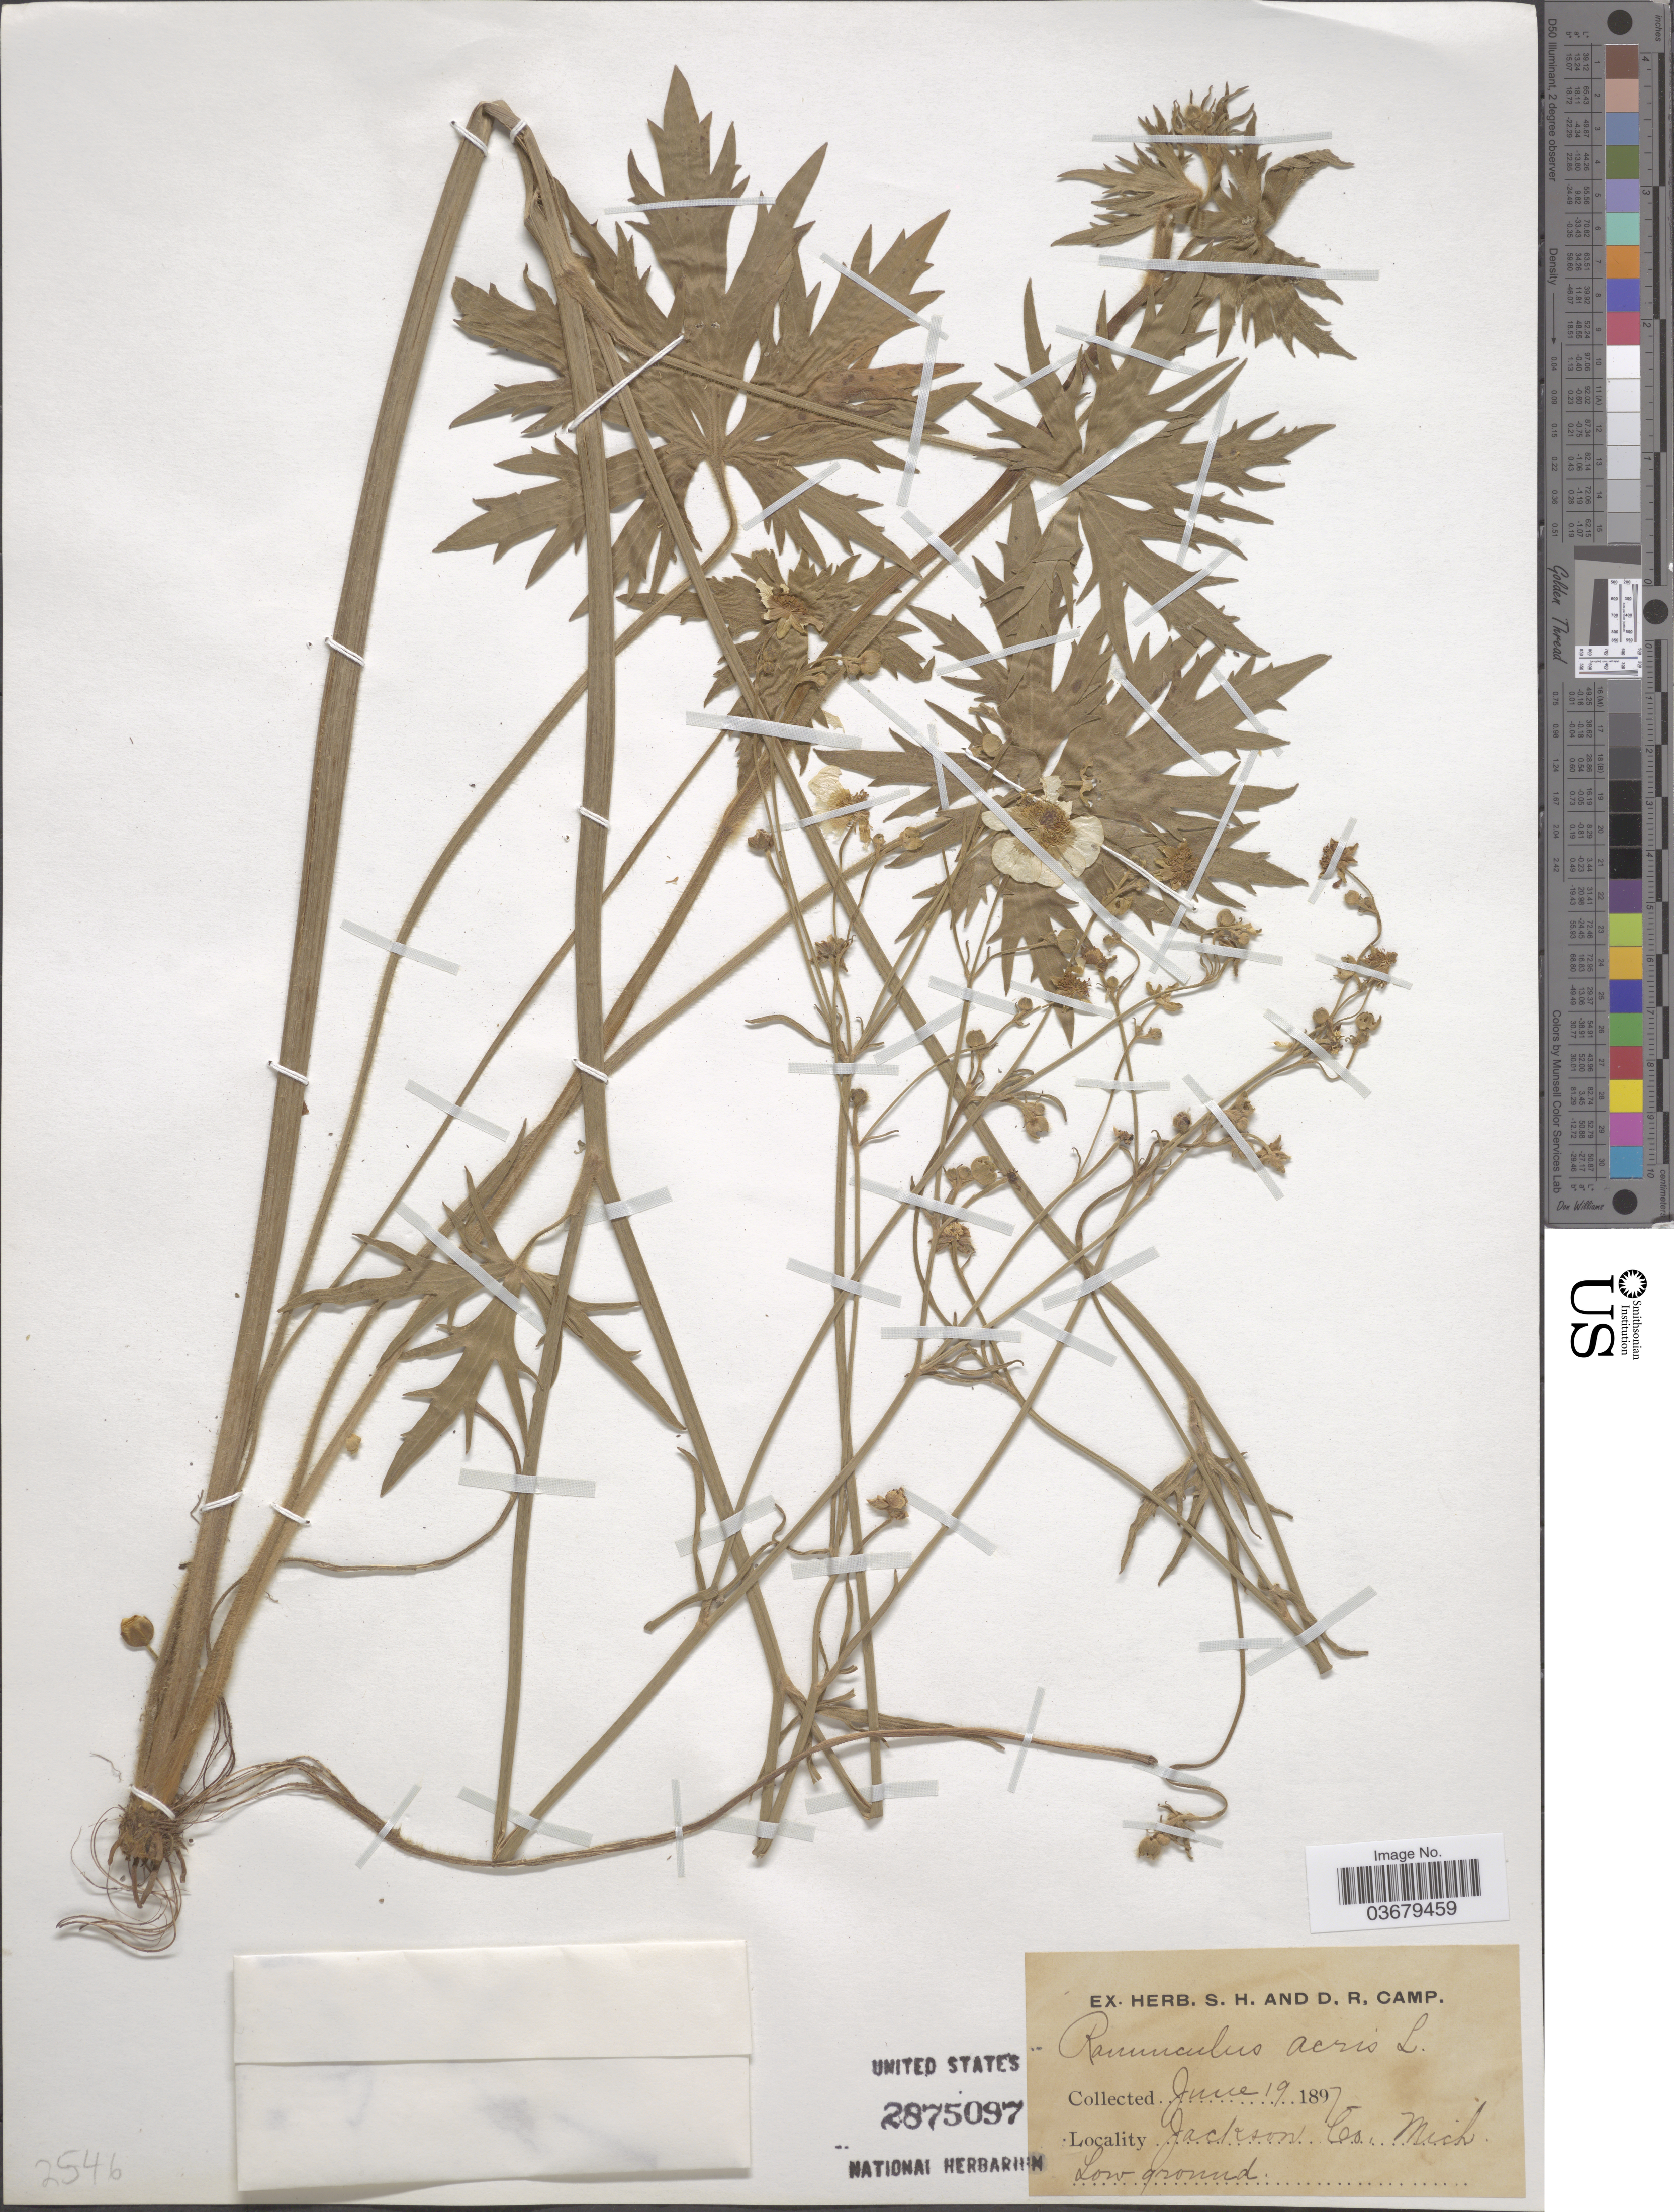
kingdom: Plantae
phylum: Tracheophyta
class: Magnoliopsida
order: Ranunculales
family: Ranunculaceae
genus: Ranunculus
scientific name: Ranunculus acris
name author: L.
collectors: ex herb. S. H and D. R. Camp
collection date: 1897-06-19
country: United States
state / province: Michigan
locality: Jackson Co.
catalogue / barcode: US 2875097